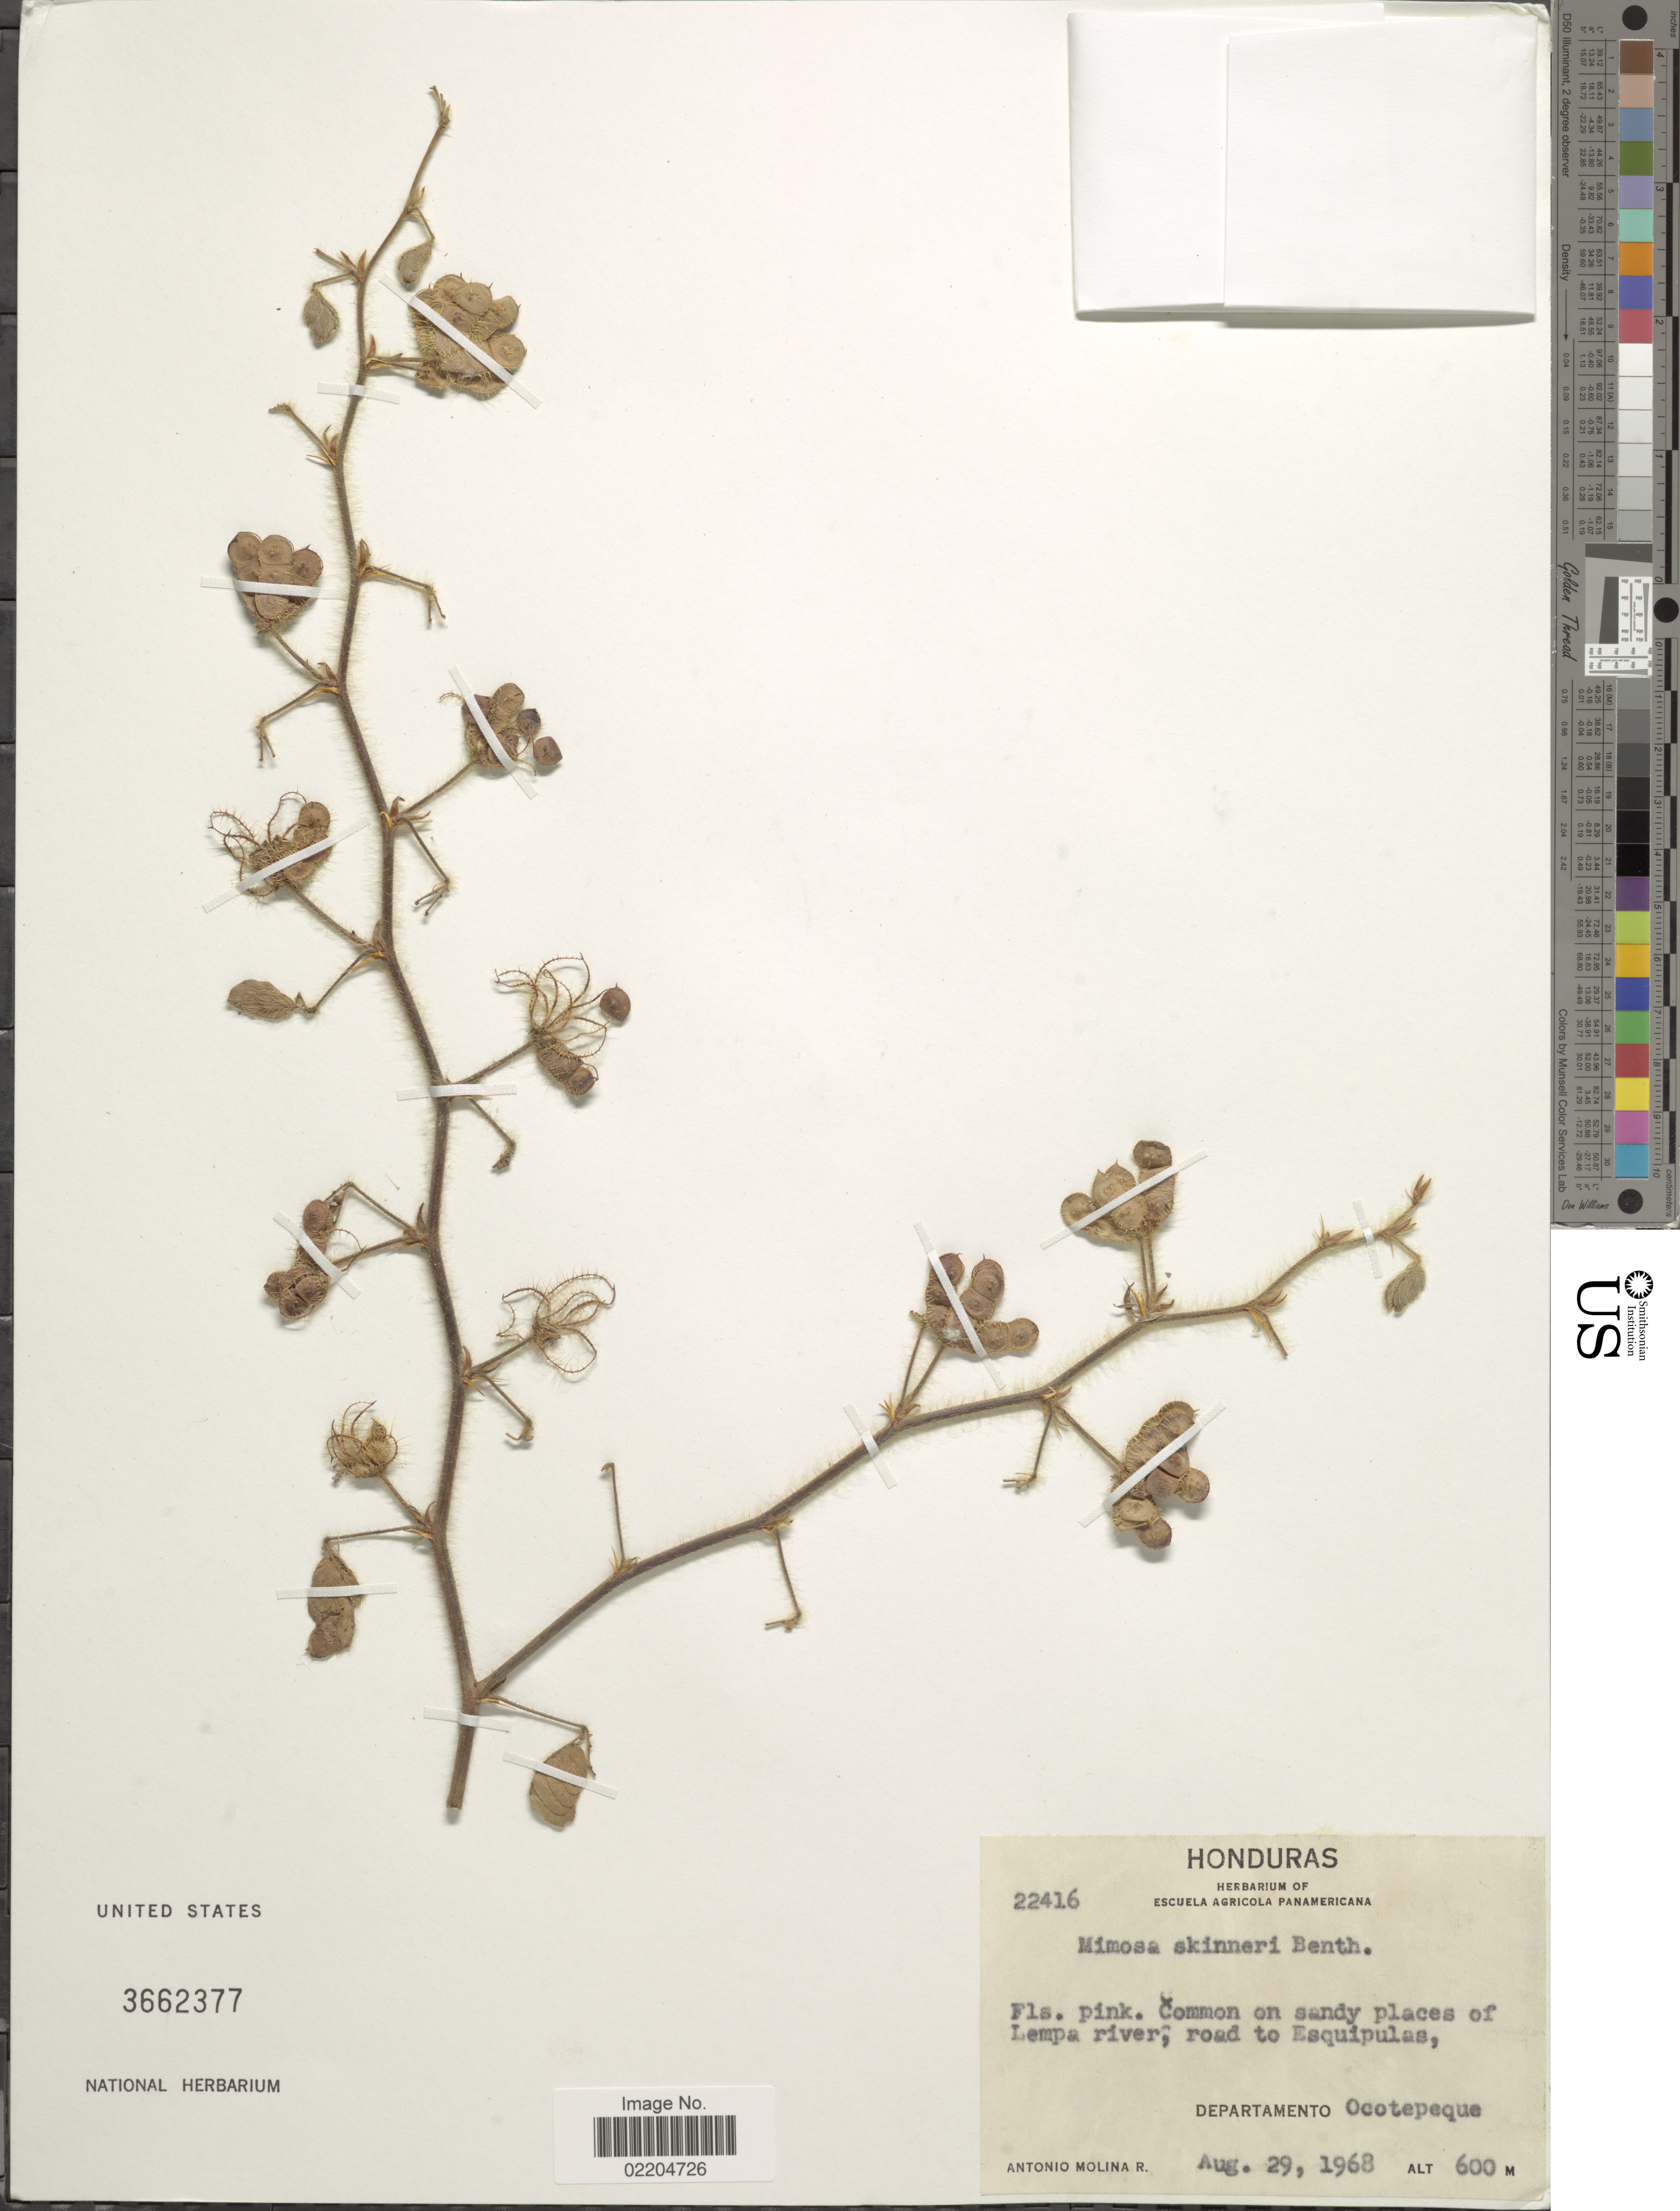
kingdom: Plantae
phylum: Tracheophyta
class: Magnoliopsida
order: Fabales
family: Fabaceae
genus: Mimosa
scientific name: Mimosa skinneri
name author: Benth.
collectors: A. Molina R.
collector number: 22416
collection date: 1968-08-29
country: Honduras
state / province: Ocotepeque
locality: On sandy places of Lempa river, road to Esquipulas, Departamento Ocotepeque.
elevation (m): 600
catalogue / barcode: US 3662377